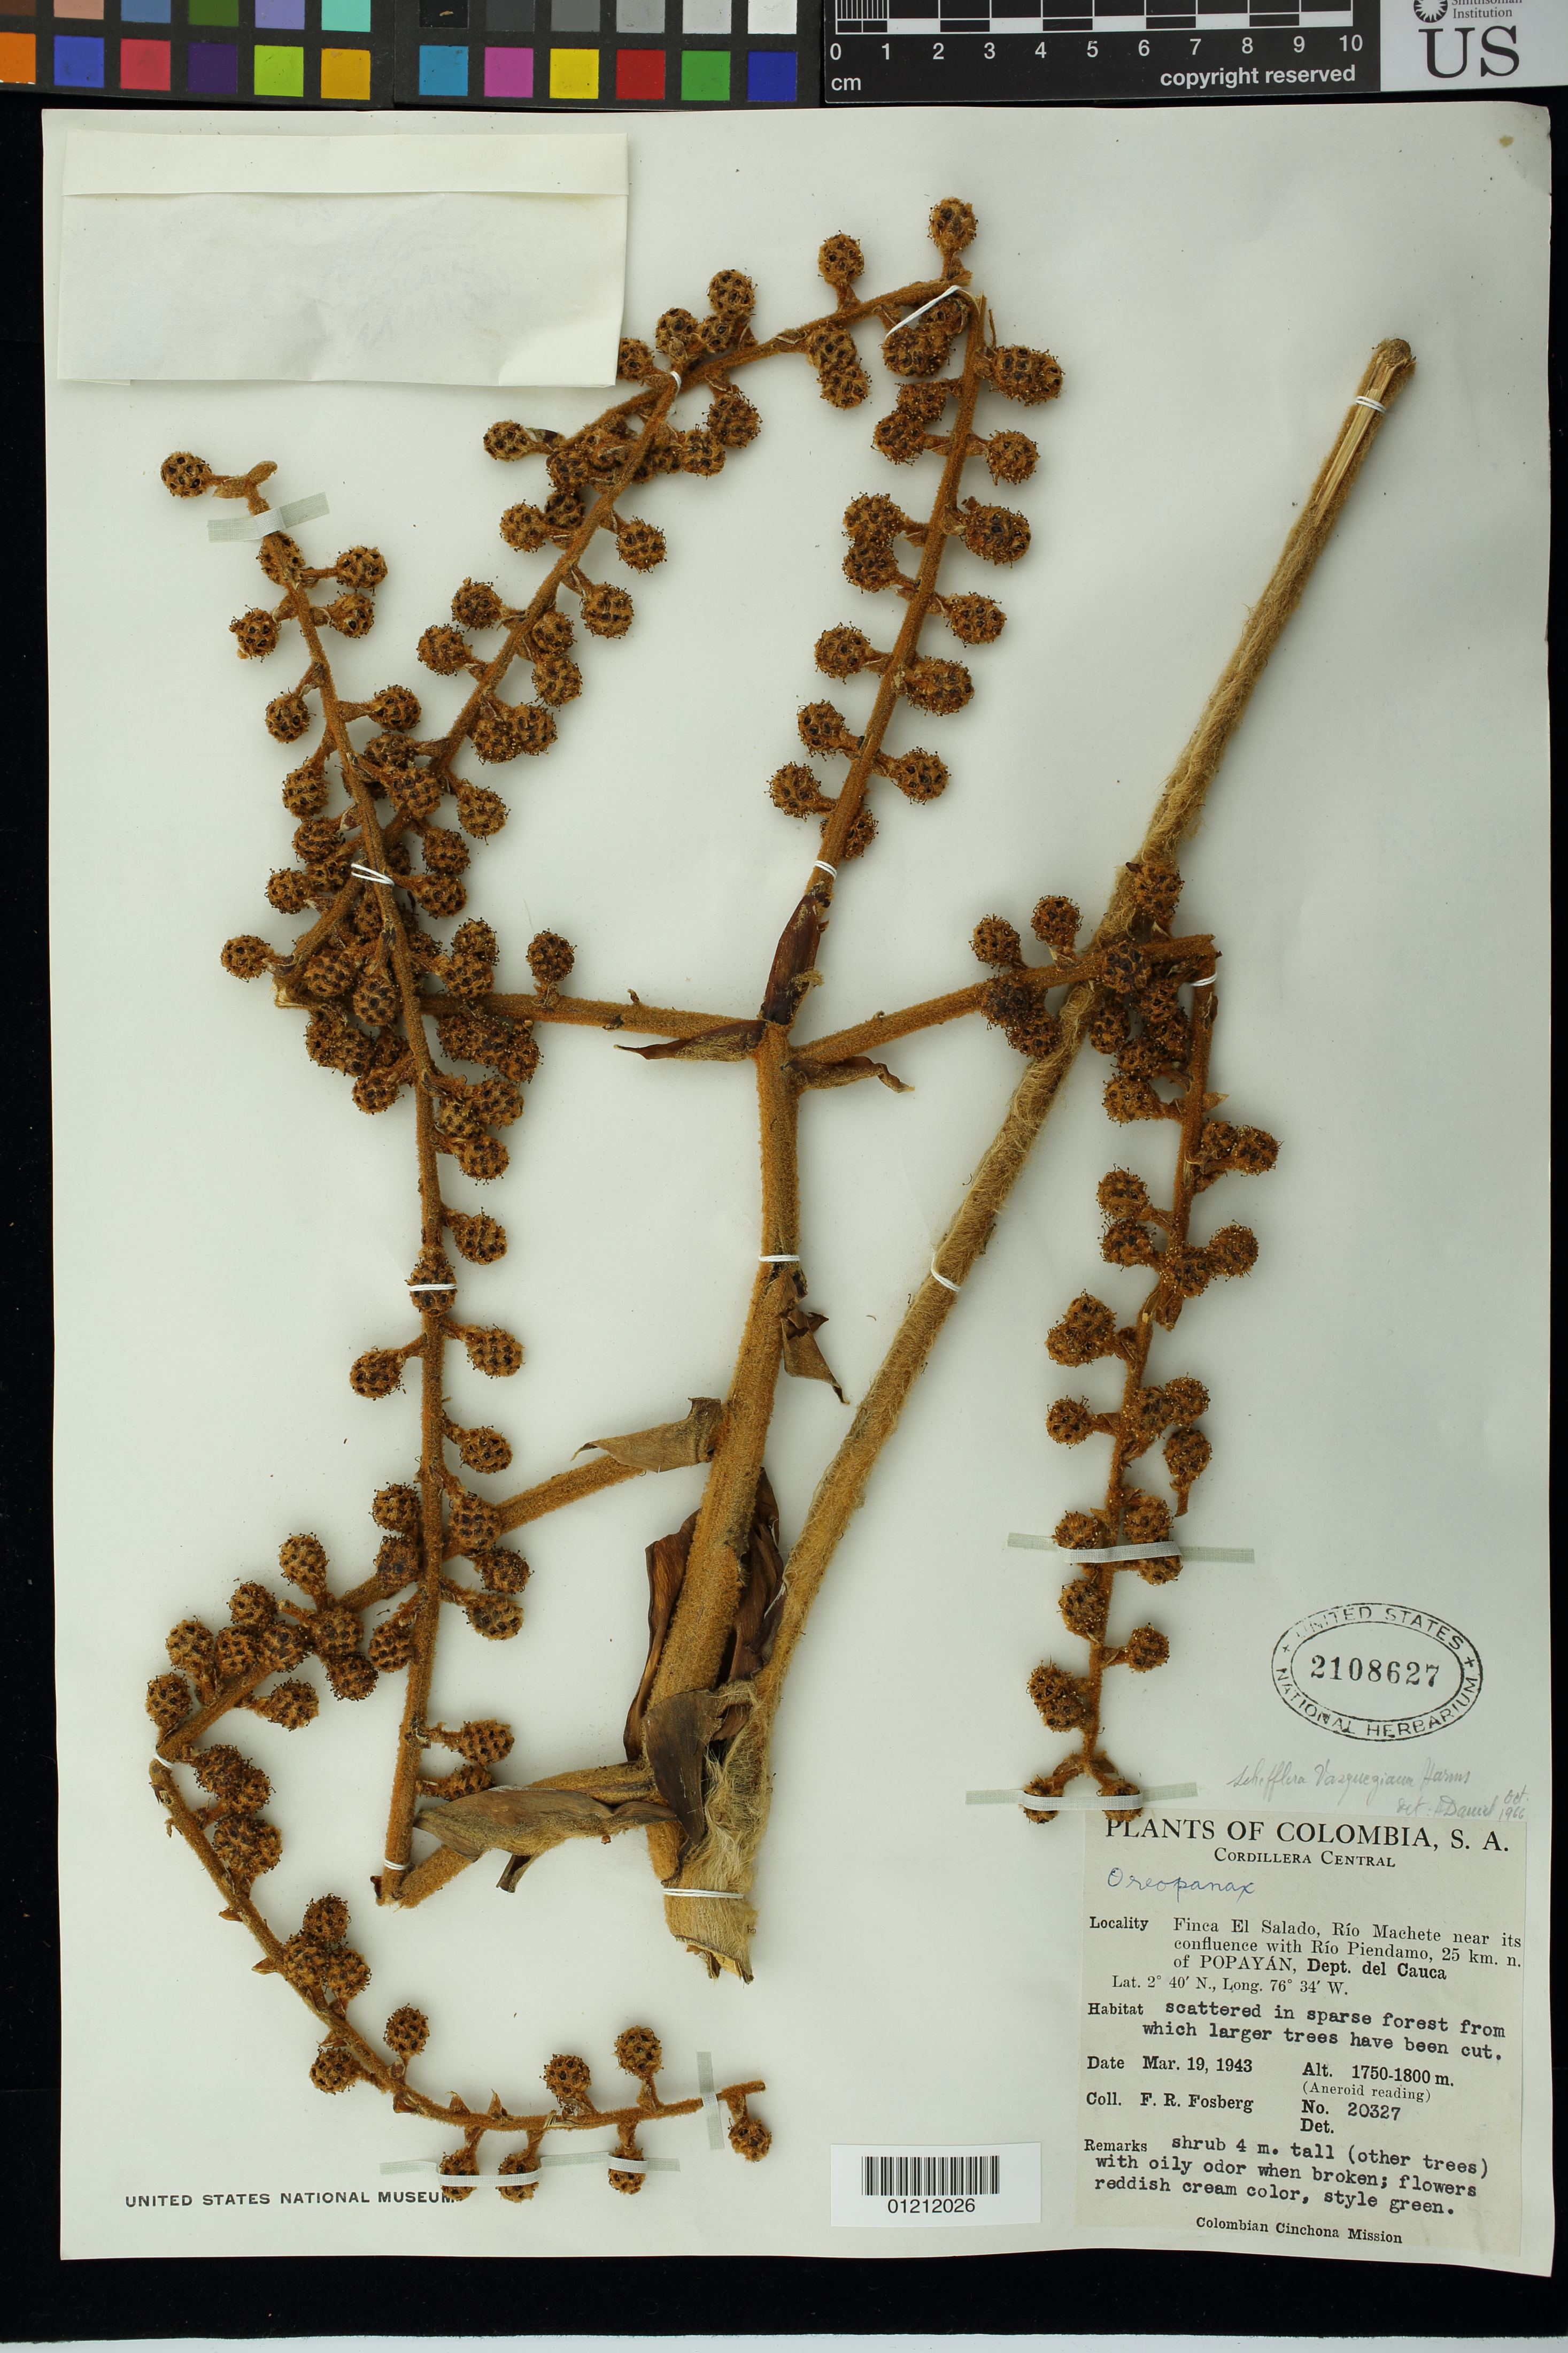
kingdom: Plantae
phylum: Tracheophyta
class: Magnoliopsida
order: Apiales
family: Araliaceae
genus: Schefflera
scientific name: Schefflera vasqueziana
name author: Harms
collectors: F. R. Fosberg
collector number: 20327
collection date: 1943-03-19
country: Colombia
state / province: Cauca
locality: Cordillera Central. Finca El Salado, Río Machete near its confluence with Río Piendamo, 25 km. n. of Popayan.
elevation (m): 1750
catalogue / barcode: US 2108627